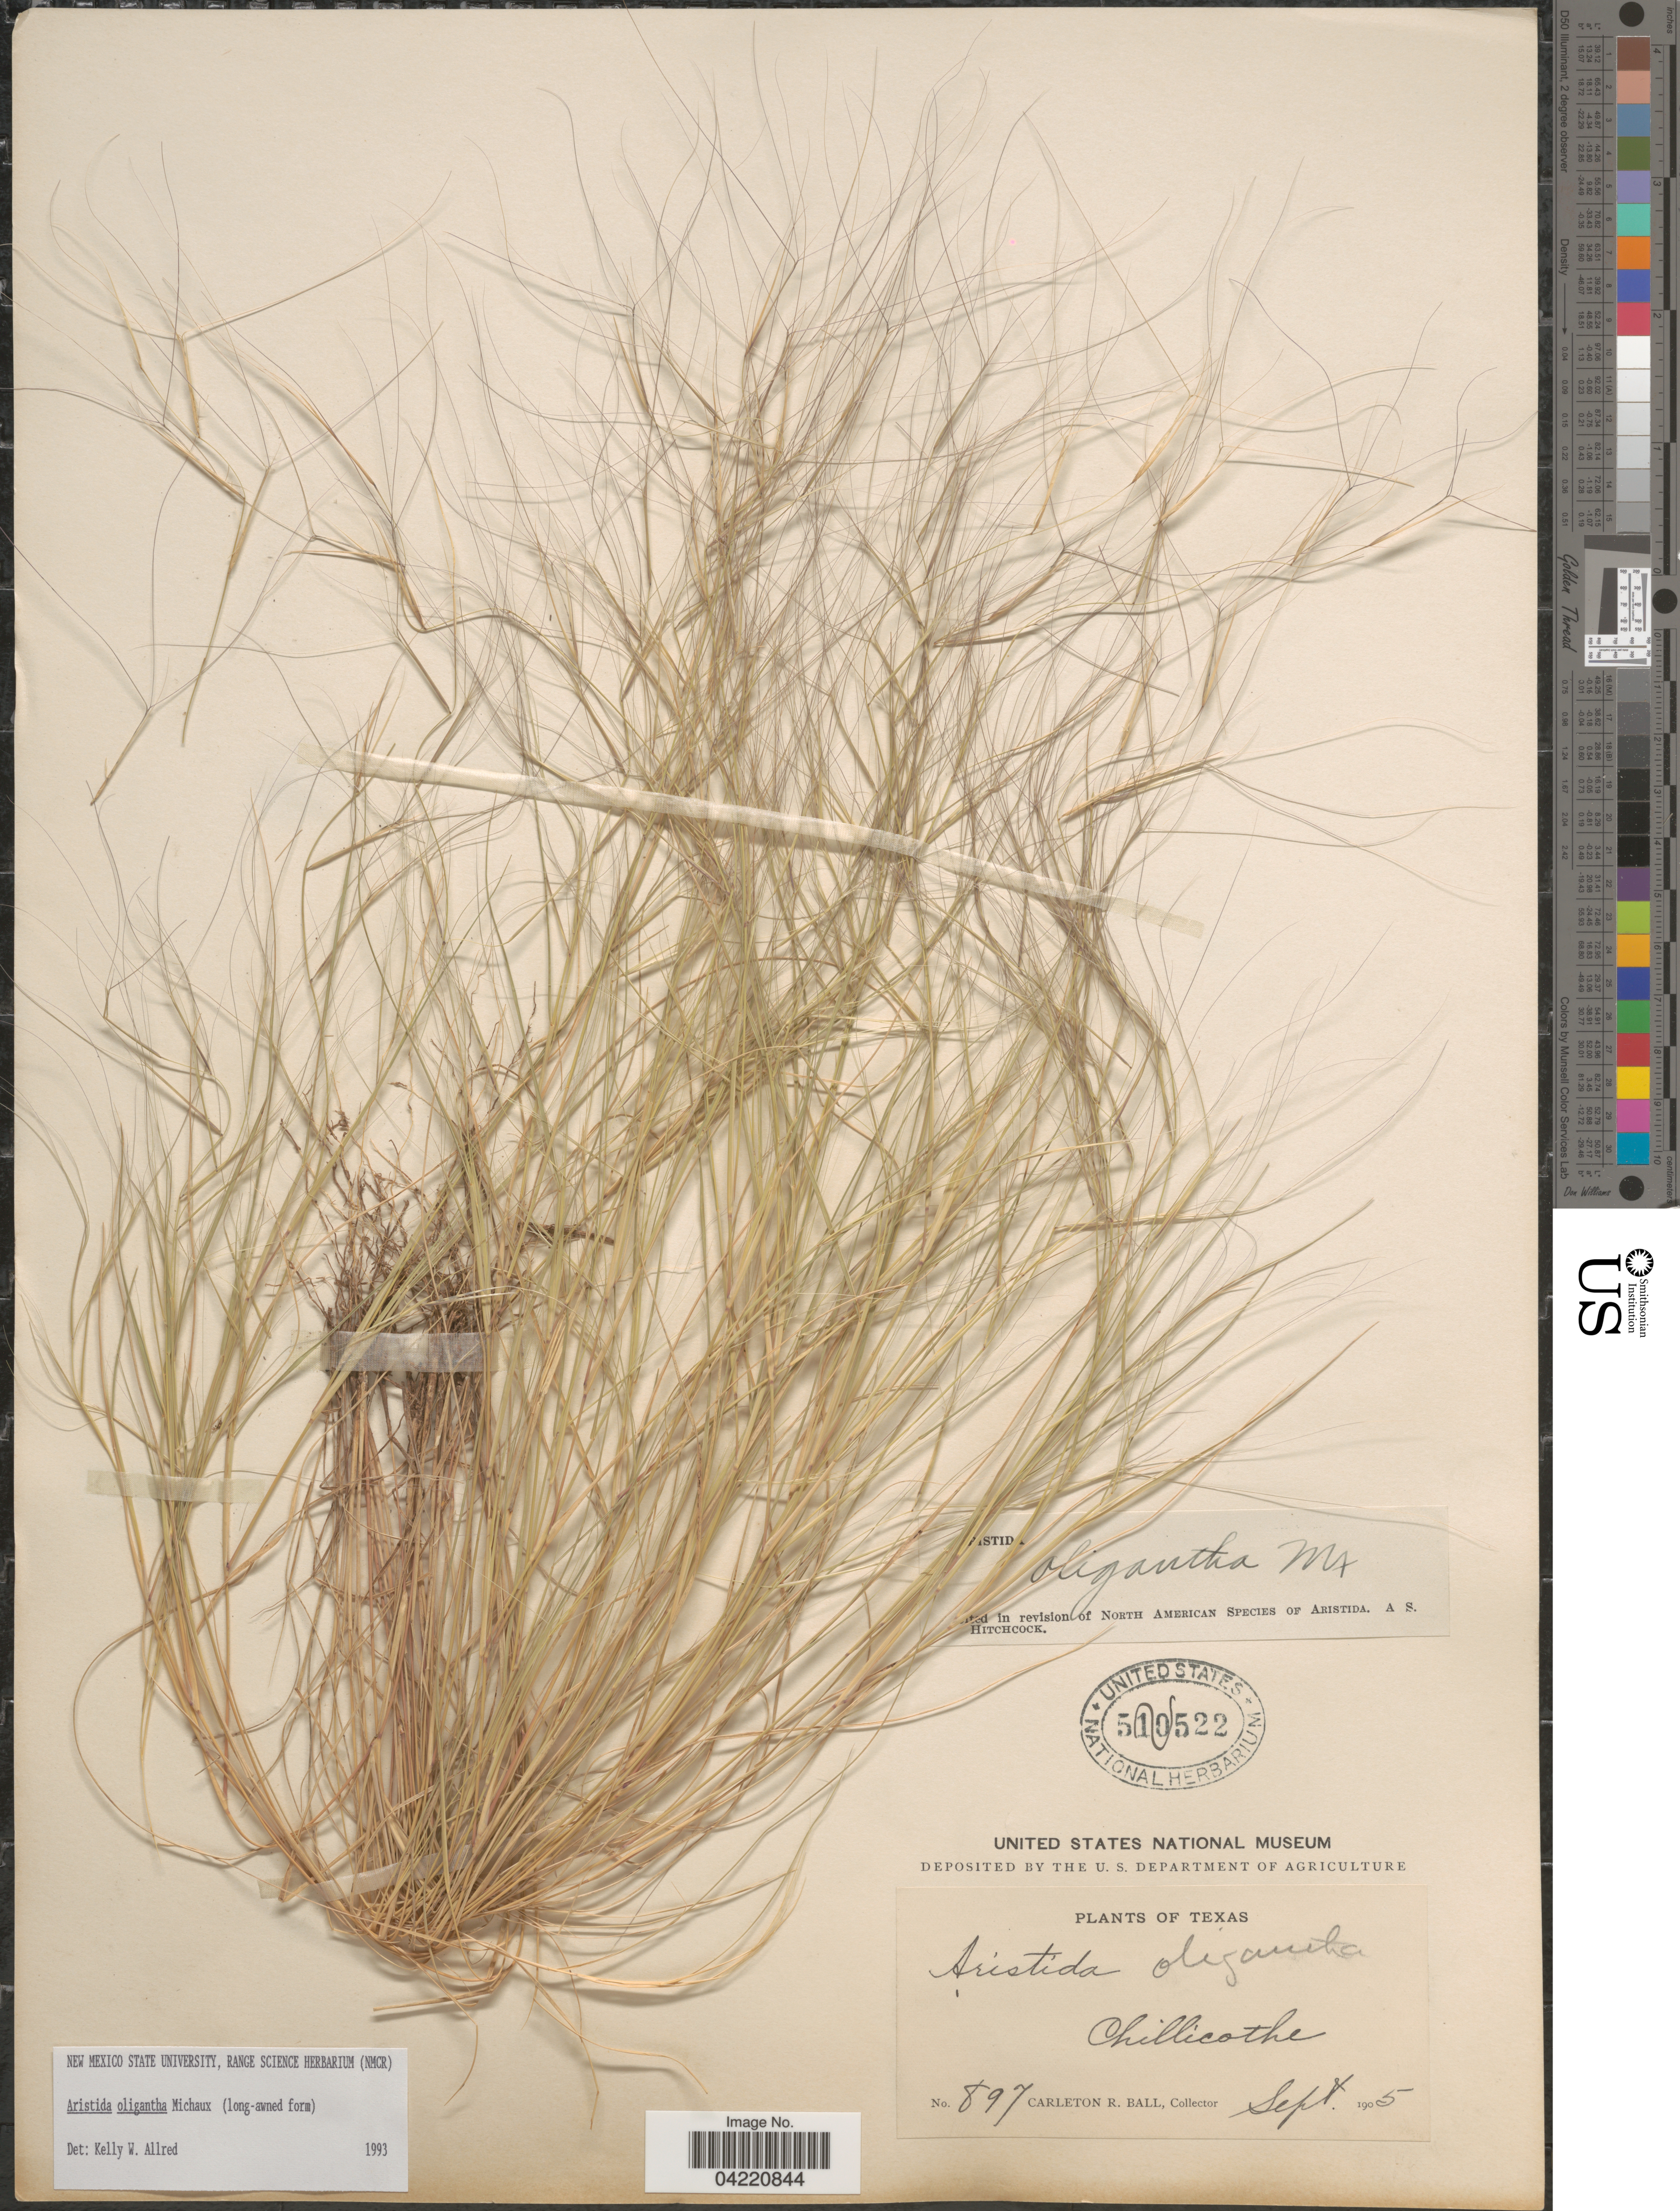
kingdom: Plantae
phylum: Tracheophyta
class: Liliopsida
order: Poales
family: Poaceae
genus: Aristida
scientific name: Aristida oligantha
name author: Michx.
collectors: C. R. Ball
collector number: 897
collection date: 1905-09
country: United States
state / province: Texas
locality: Chillicothe.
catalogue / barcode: US 510522